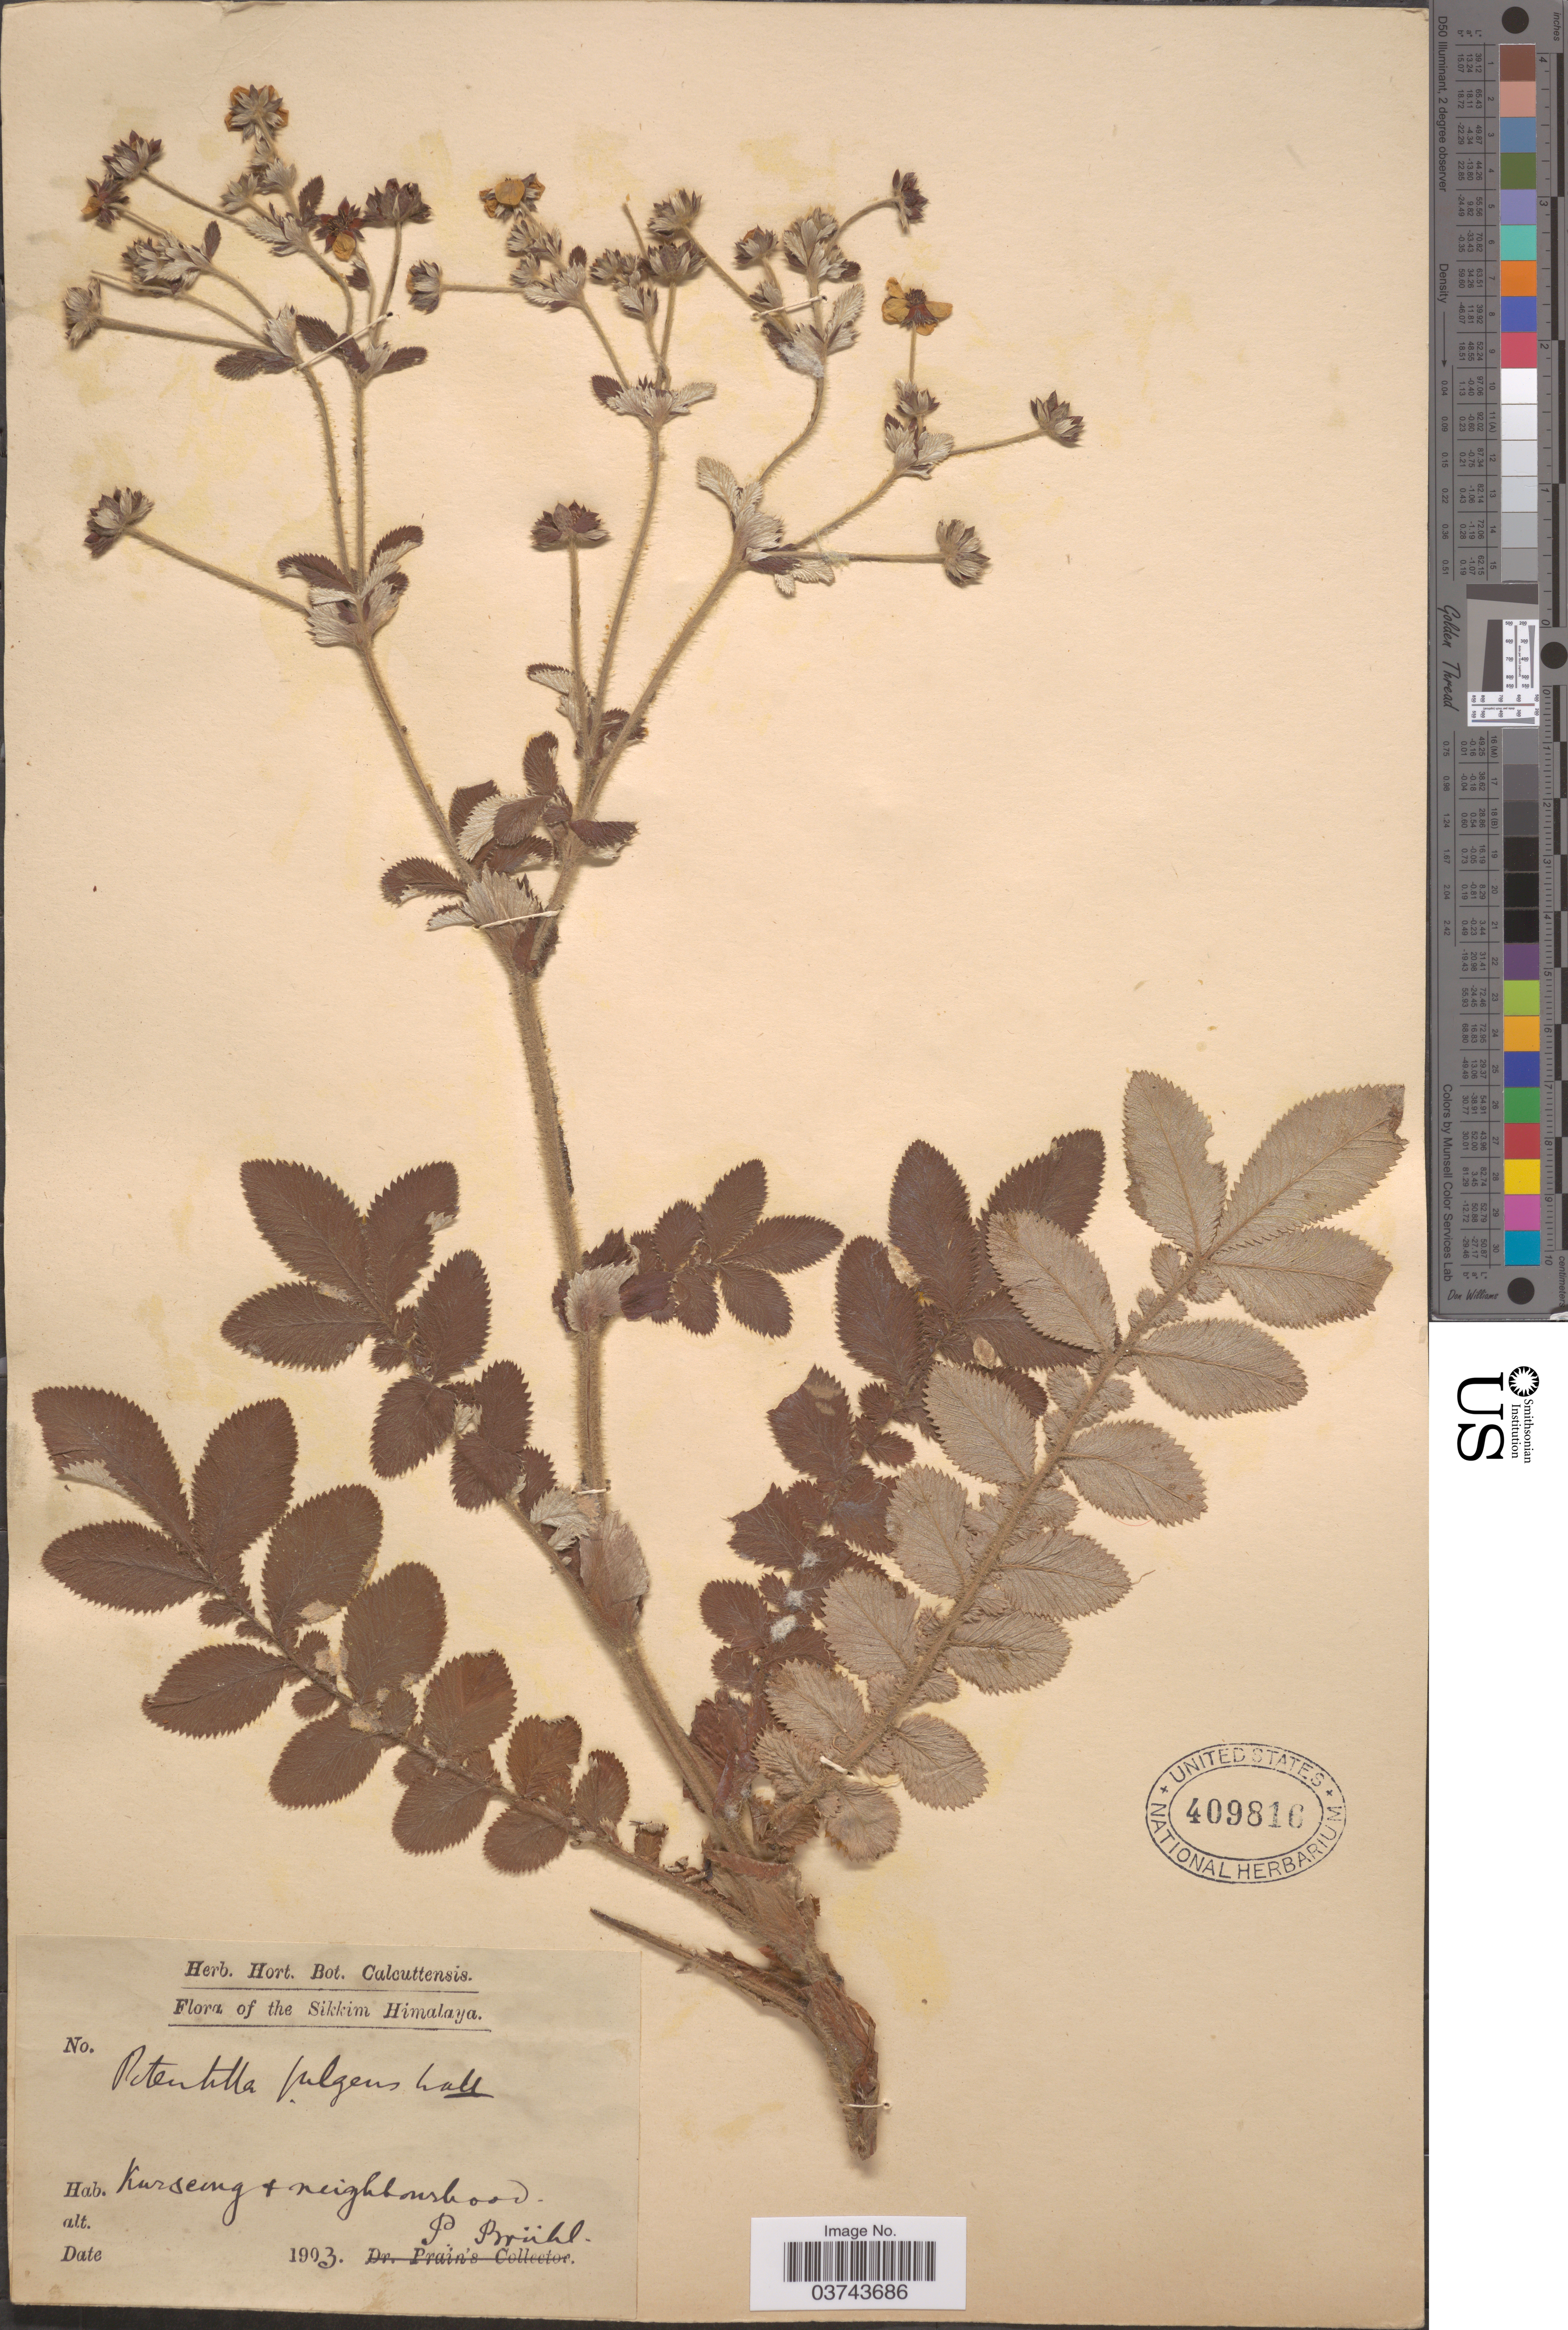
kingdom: Plantae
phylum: Tracheophyta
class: Magnoliopsida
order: Rosales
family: Rosaceae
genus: Potentilla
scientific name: Potentilla fulgens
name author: Wall. ex Hook.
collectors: P. Brühl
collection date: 1903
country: India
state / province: Sikkim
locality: The Sikkim Himalaya. Kurseong & neighbourhood.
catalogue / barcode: US 409816